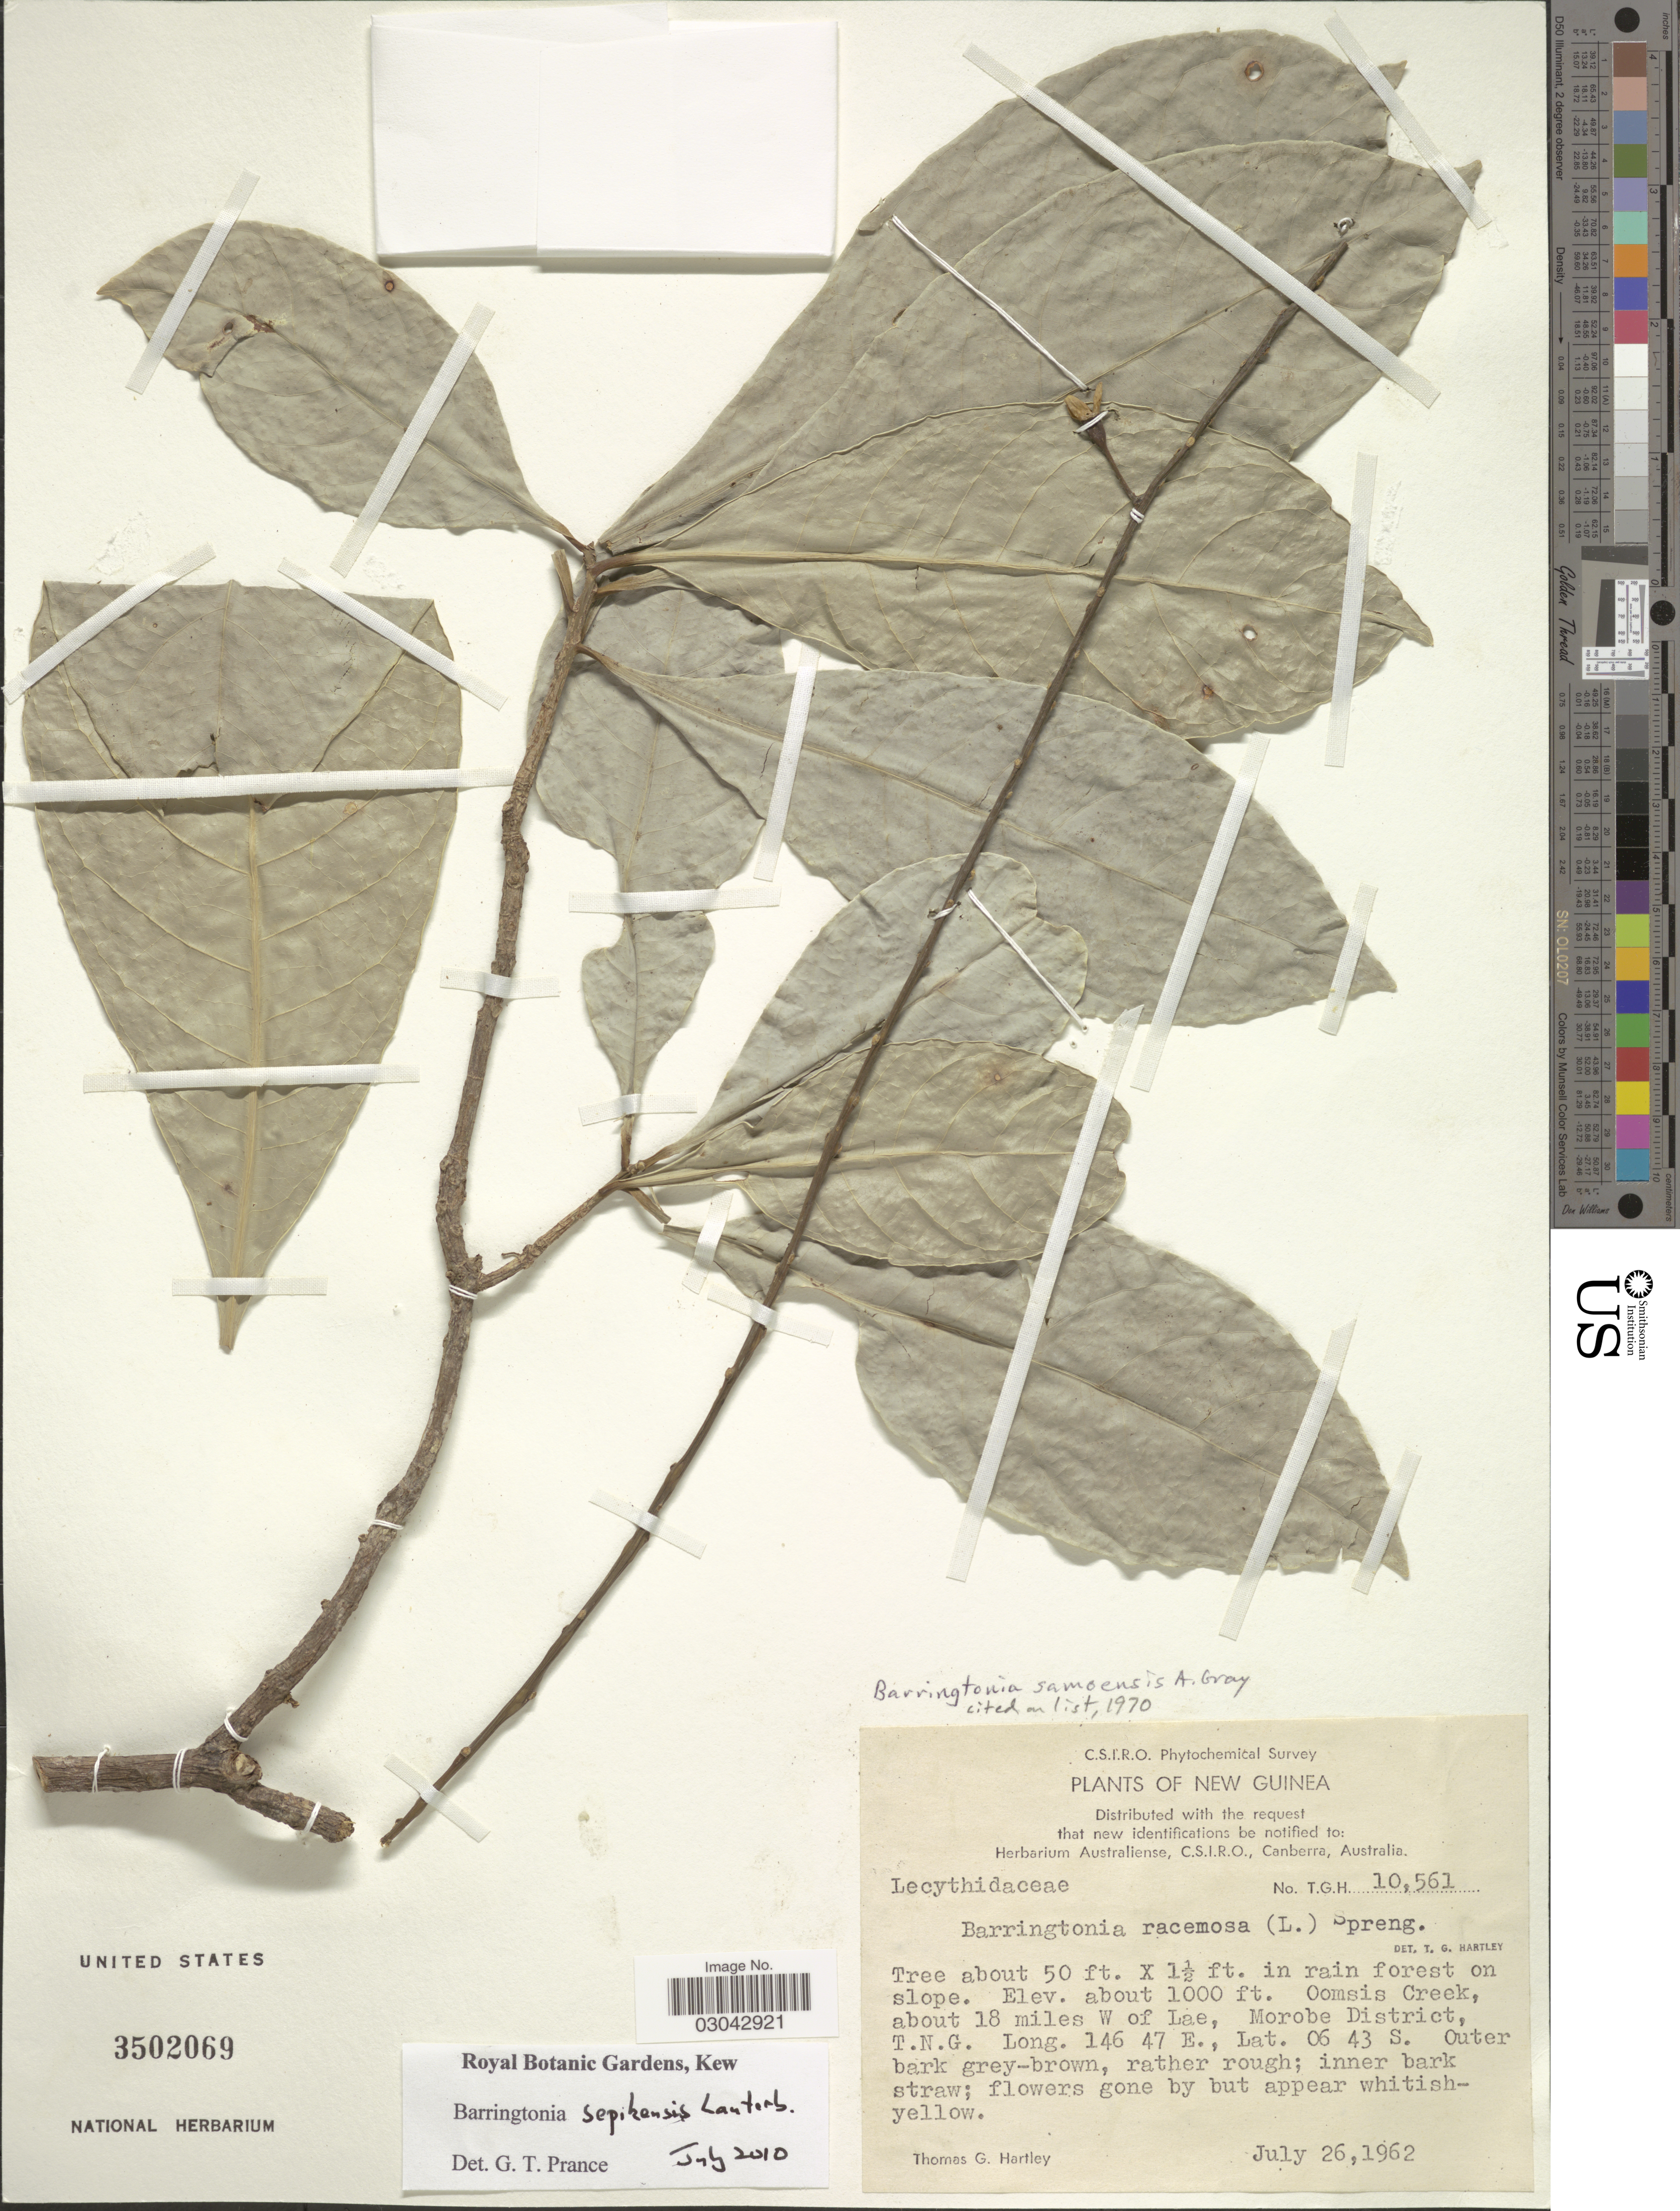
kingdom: Plantae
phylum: Tracheophyta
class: Magnoliopsida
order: Ericales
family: Lecythidaceae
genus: Barringtonia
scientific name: Barringtonia sepikensis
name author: Lauterb.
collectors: T. Hartley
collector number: TGH10561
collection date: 1962-07-26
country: Papua New Guinea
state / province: Morobe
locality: New Guinea, Oomsis Creek, about 18 miles W of Lae, Morobe District, T.N.G.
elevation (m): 305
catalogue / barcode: US 3502069